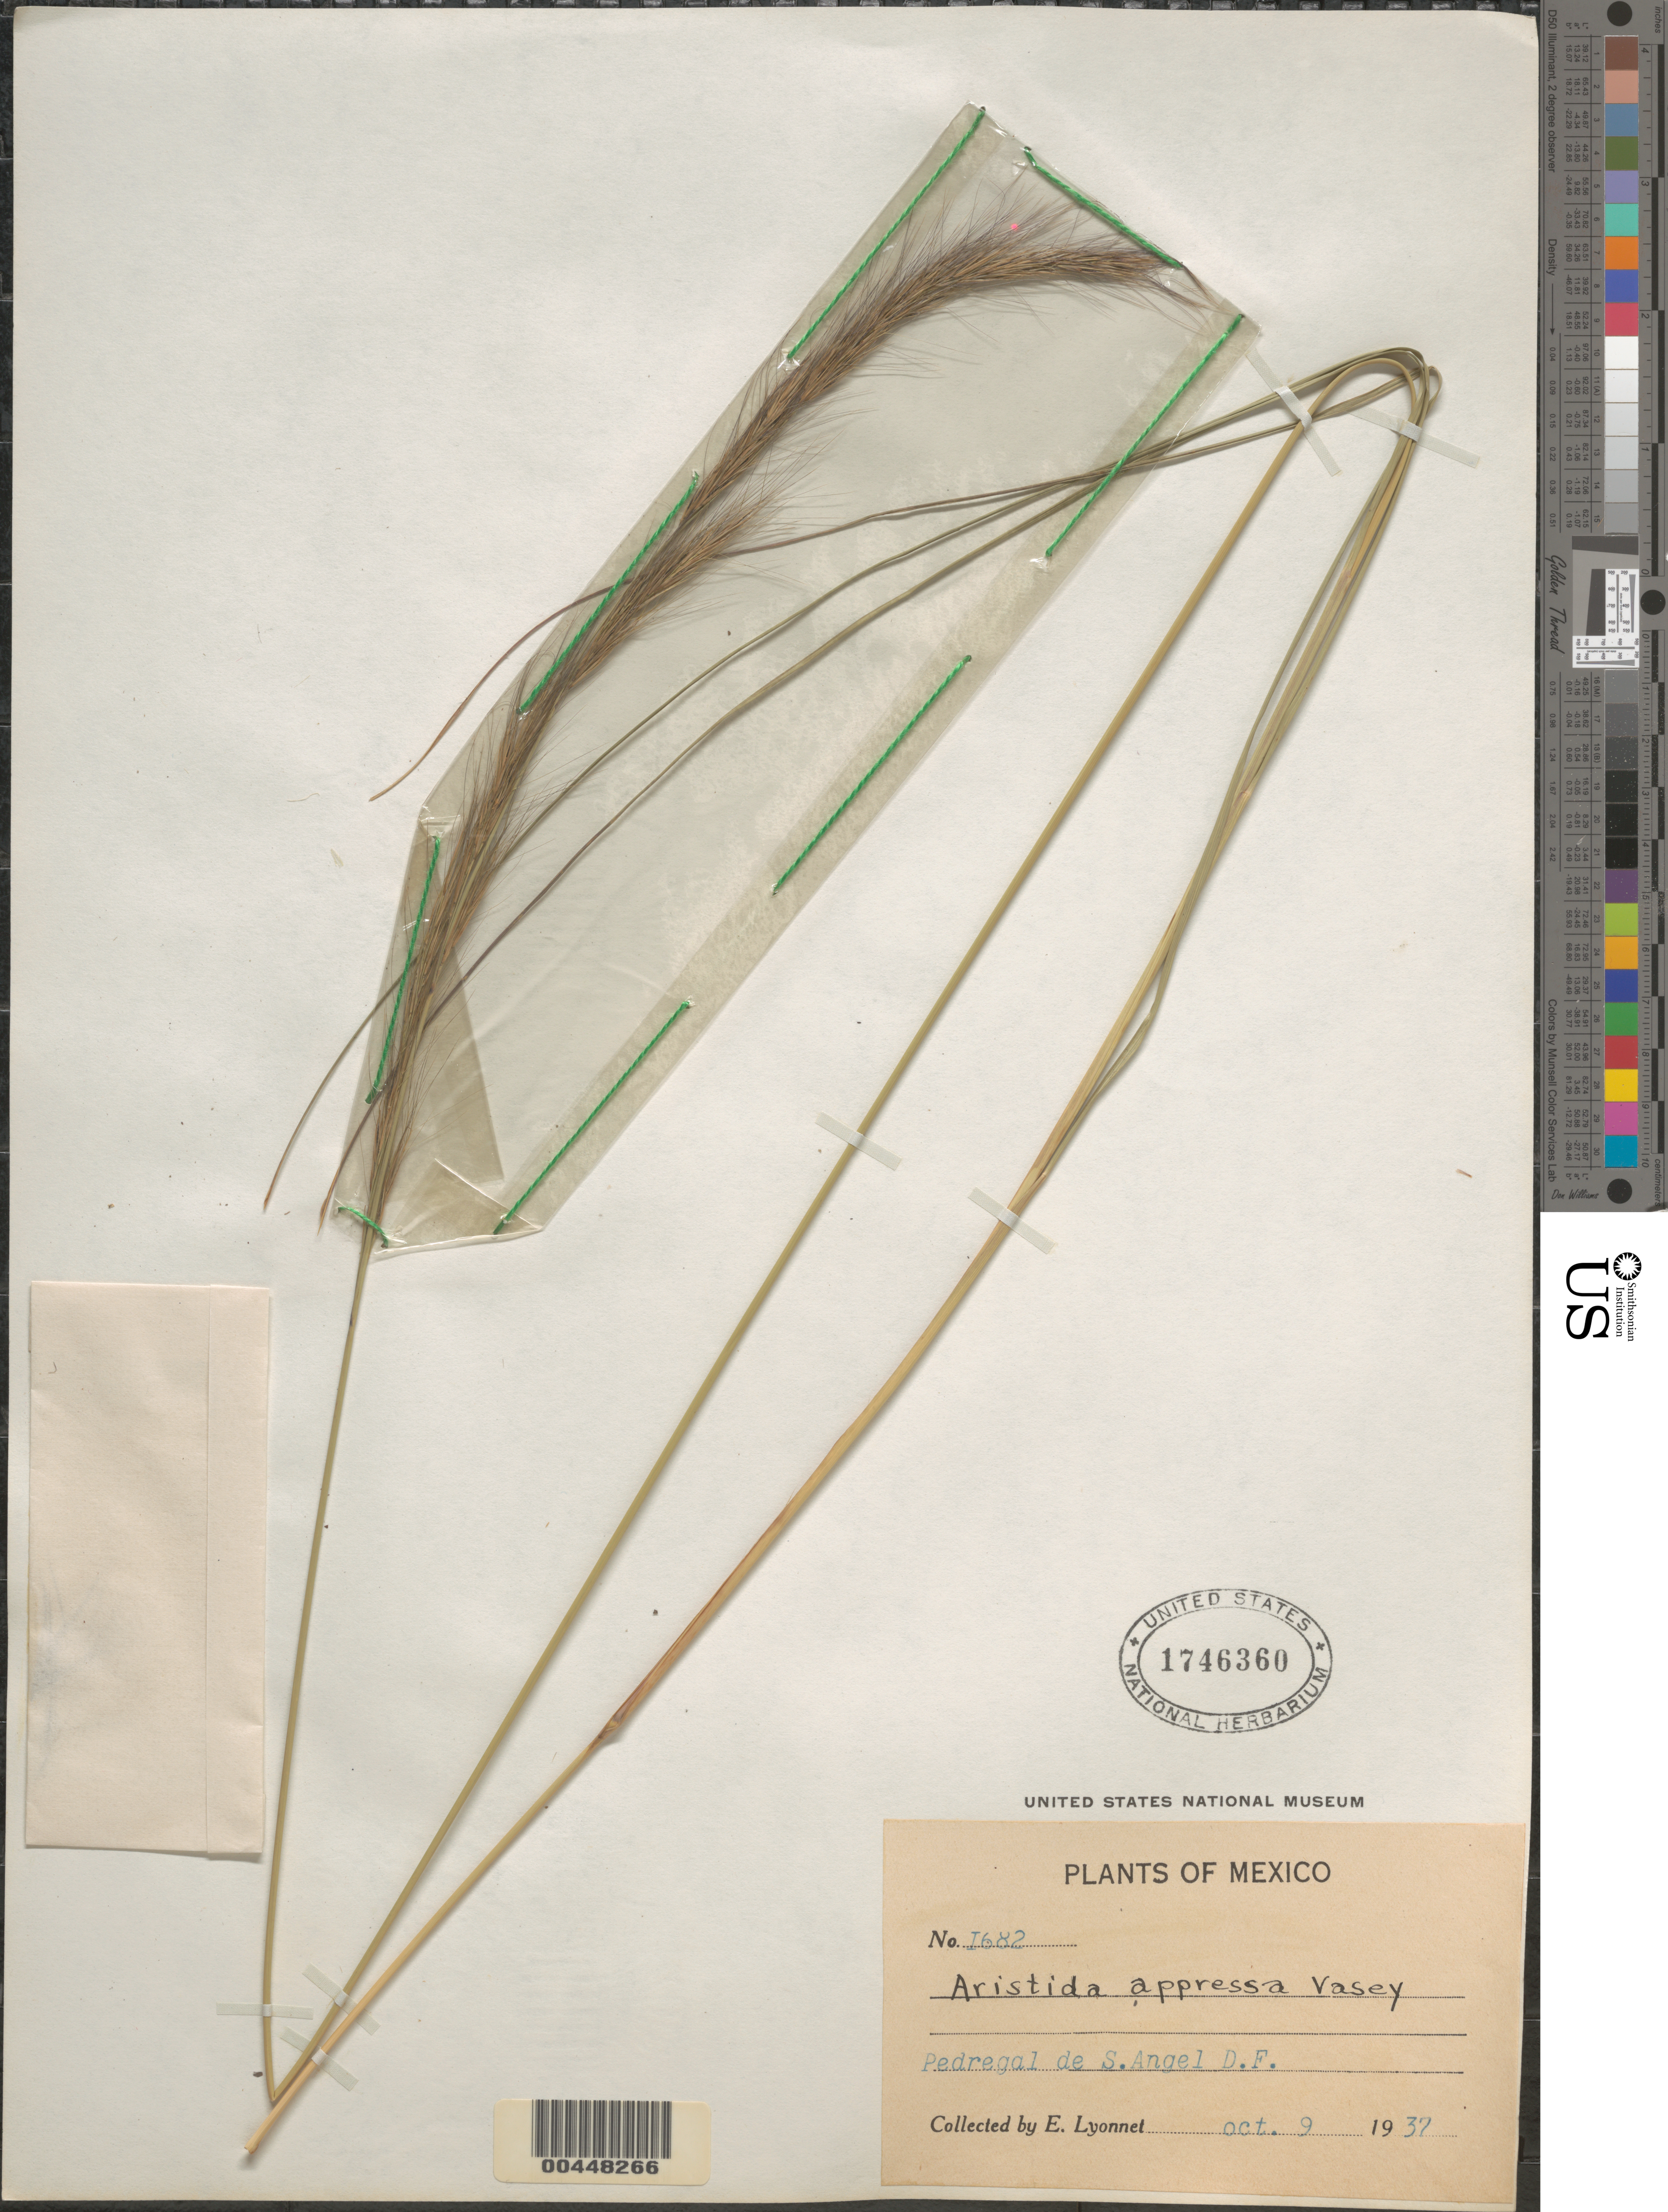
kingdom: Plantae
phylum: Tracheophyta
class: Liliopsida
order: Poales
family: Poaceae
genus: Aristida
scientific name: Aristida appressa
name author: Vasey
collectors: Bro. E. Lyonnet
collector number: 1682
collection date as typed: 9 Oct 1937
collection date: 1937-10-09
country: Mexico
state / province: Distrito Federal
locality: Pedregal de S. Angel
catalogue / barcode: US 1746360